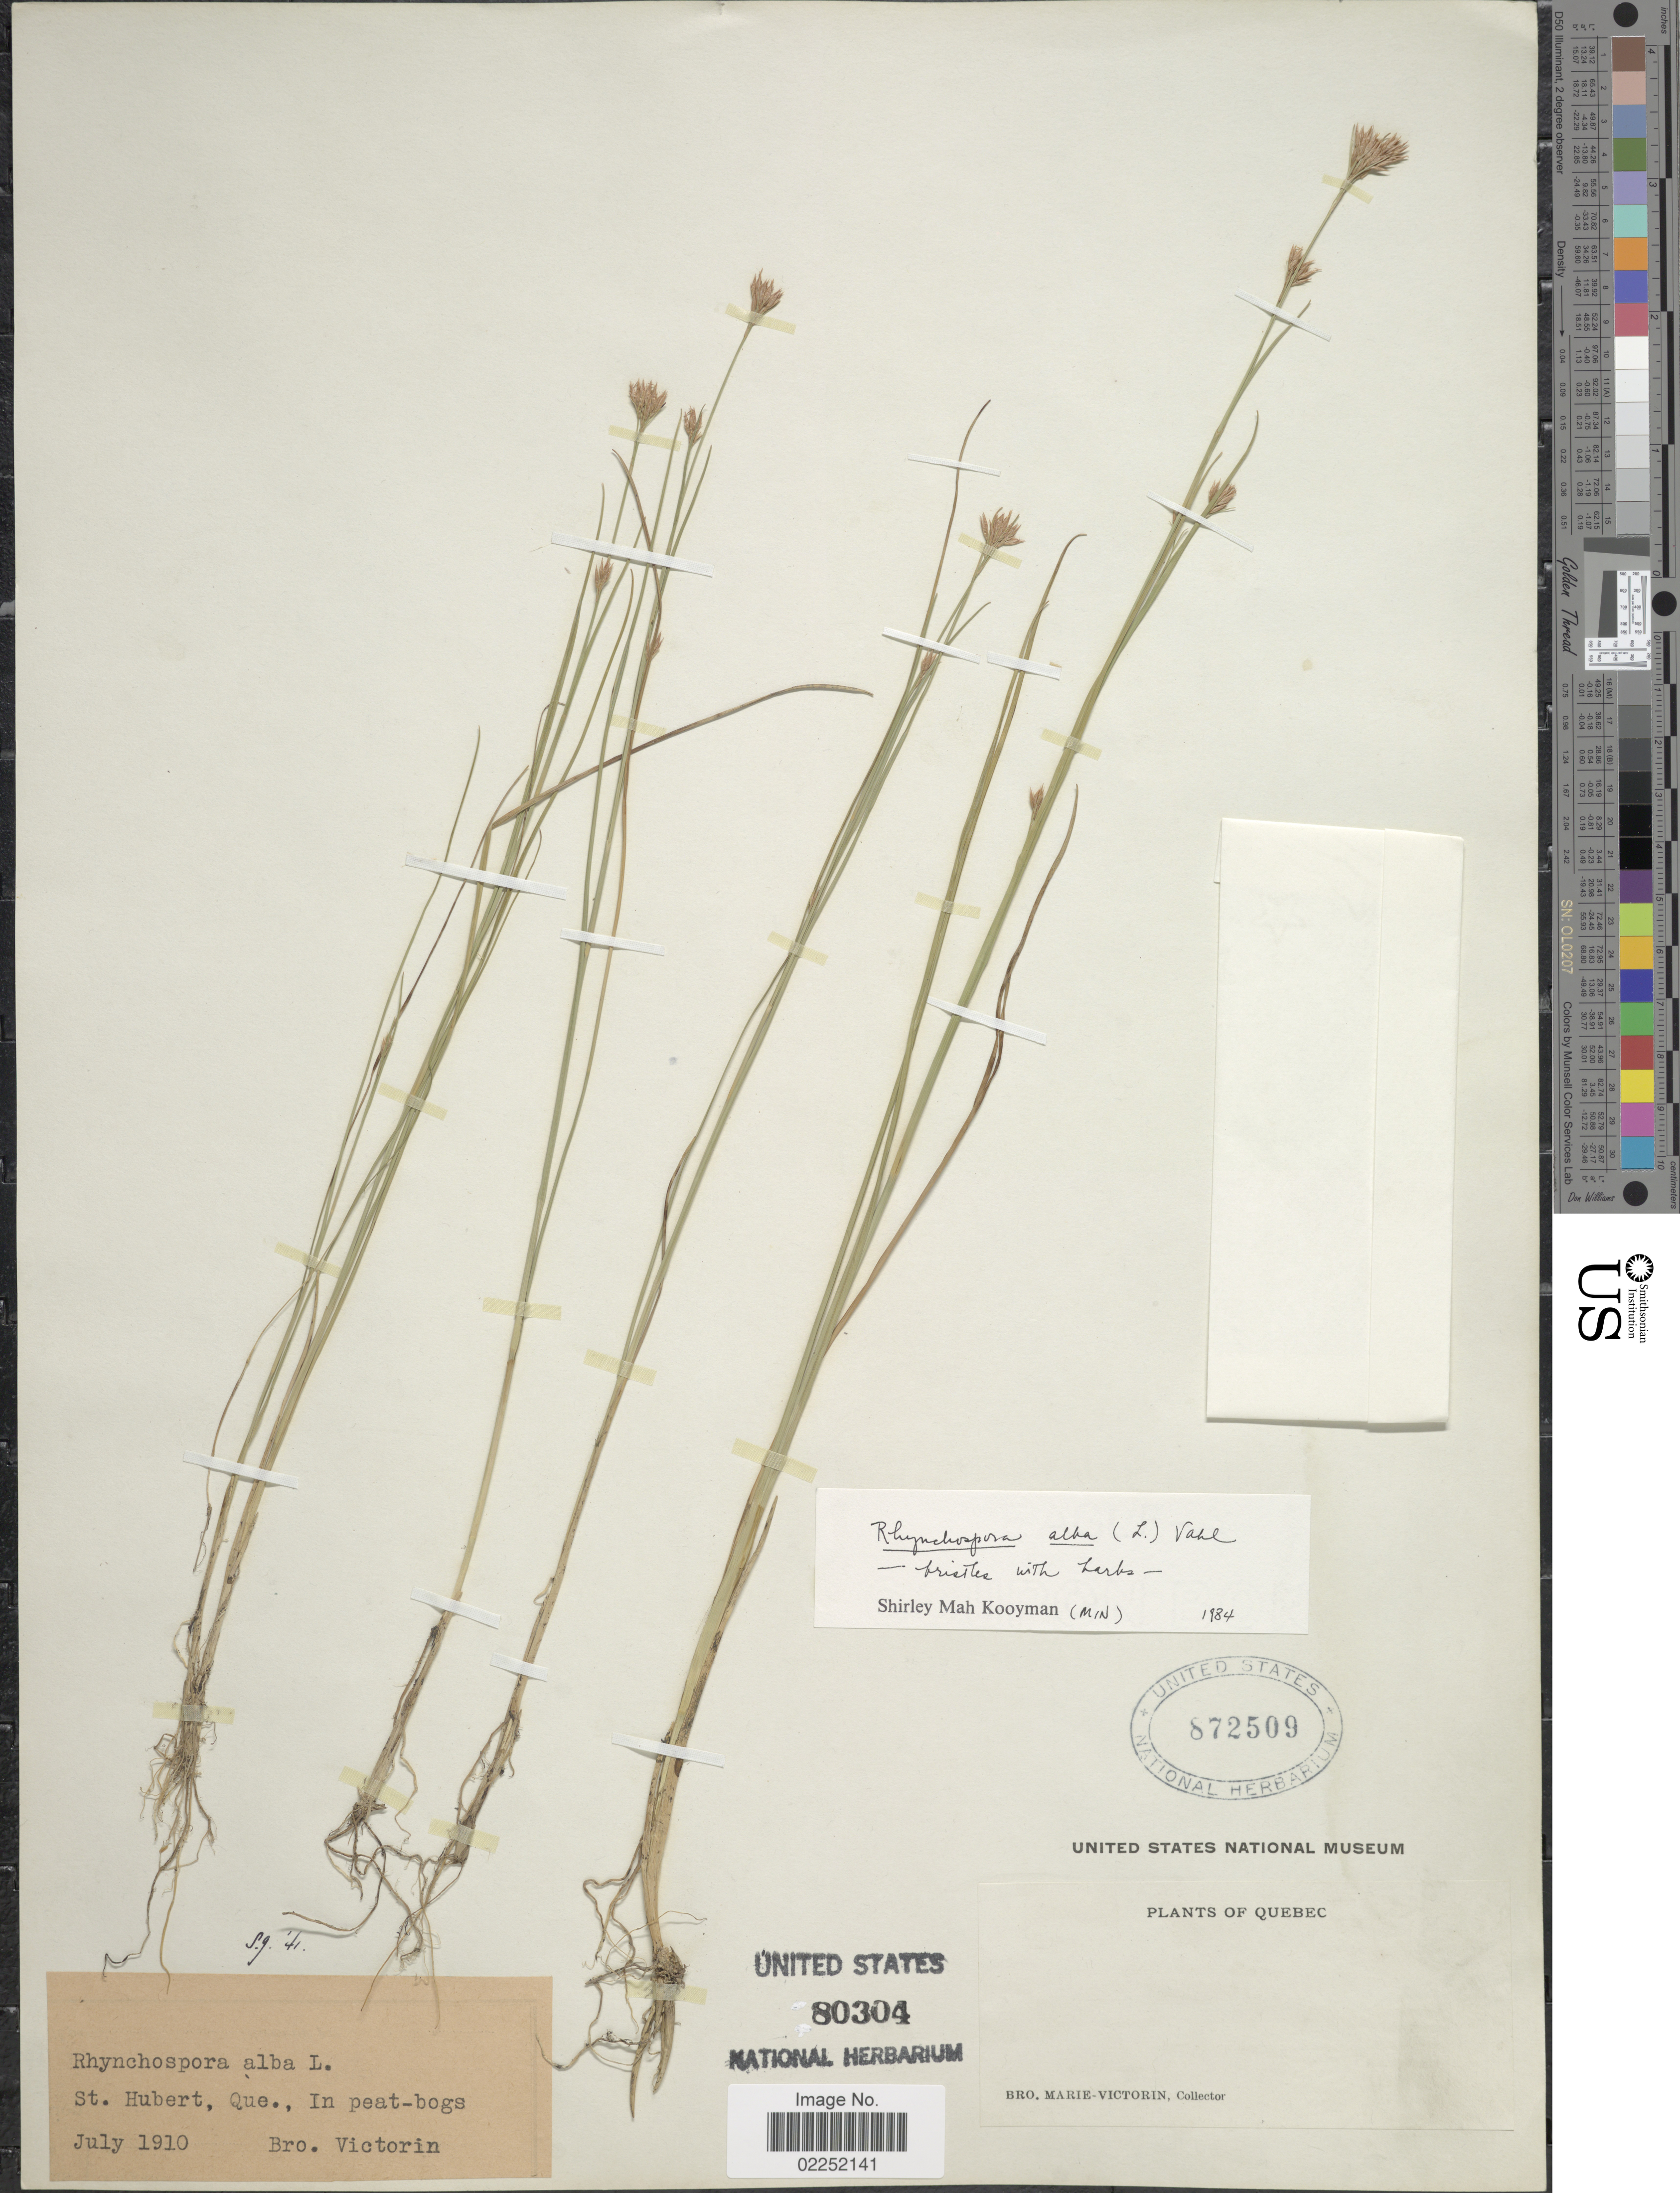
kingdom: Plantae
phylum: Tracheophyta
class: Liliopsida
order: Poales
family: Cyperaceae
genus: Rhynchospora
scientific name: Rhynchospora alba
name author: (L.) Vahl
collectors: Fr. Marie-Victorin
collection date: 1910-07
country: Canada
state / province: Quebec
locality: St Hubert., In peat-bogs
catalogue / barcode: US 872509